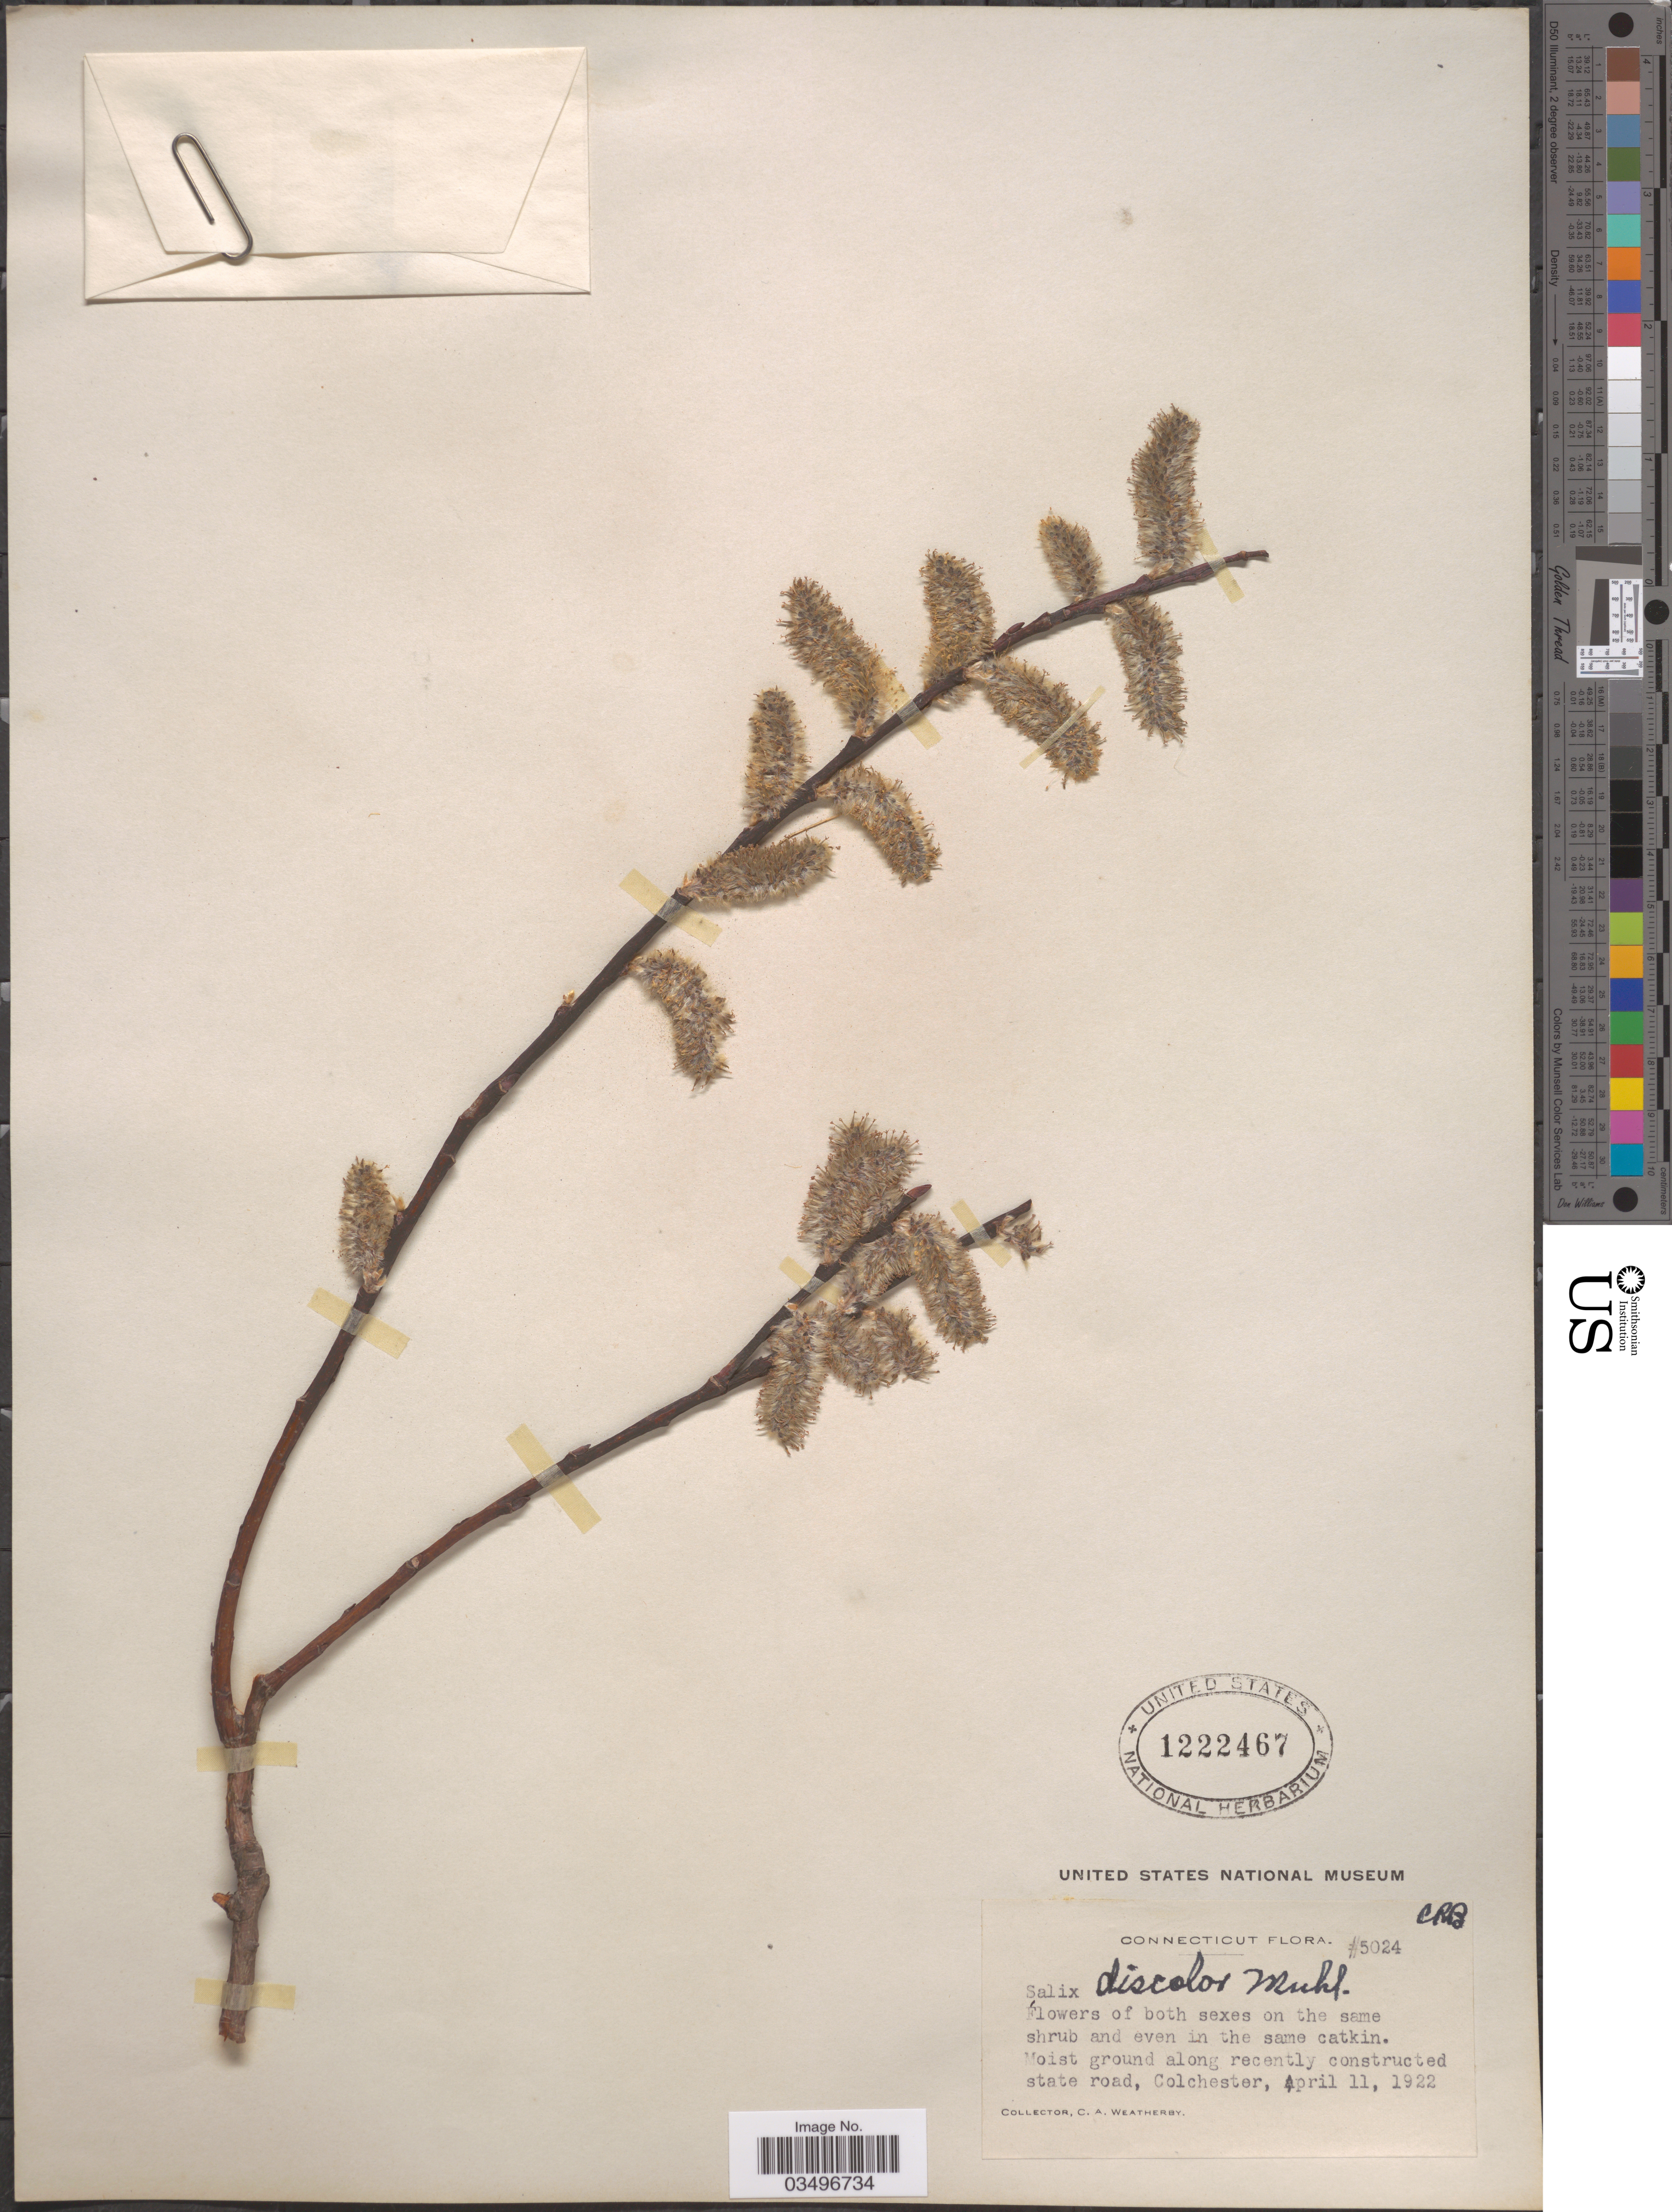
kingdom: Plantae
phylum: Tracheophyta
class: Magnoliopsida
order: Malpighiales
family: Salicaceae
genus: Salix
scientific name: Salix discolor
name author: Muhl.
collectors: C. A. Weatherby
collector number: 5024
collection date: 1922-04-11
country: United States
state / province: Connecticut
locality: Along recently constructed state road, Colchester.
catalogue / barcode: US 1222467